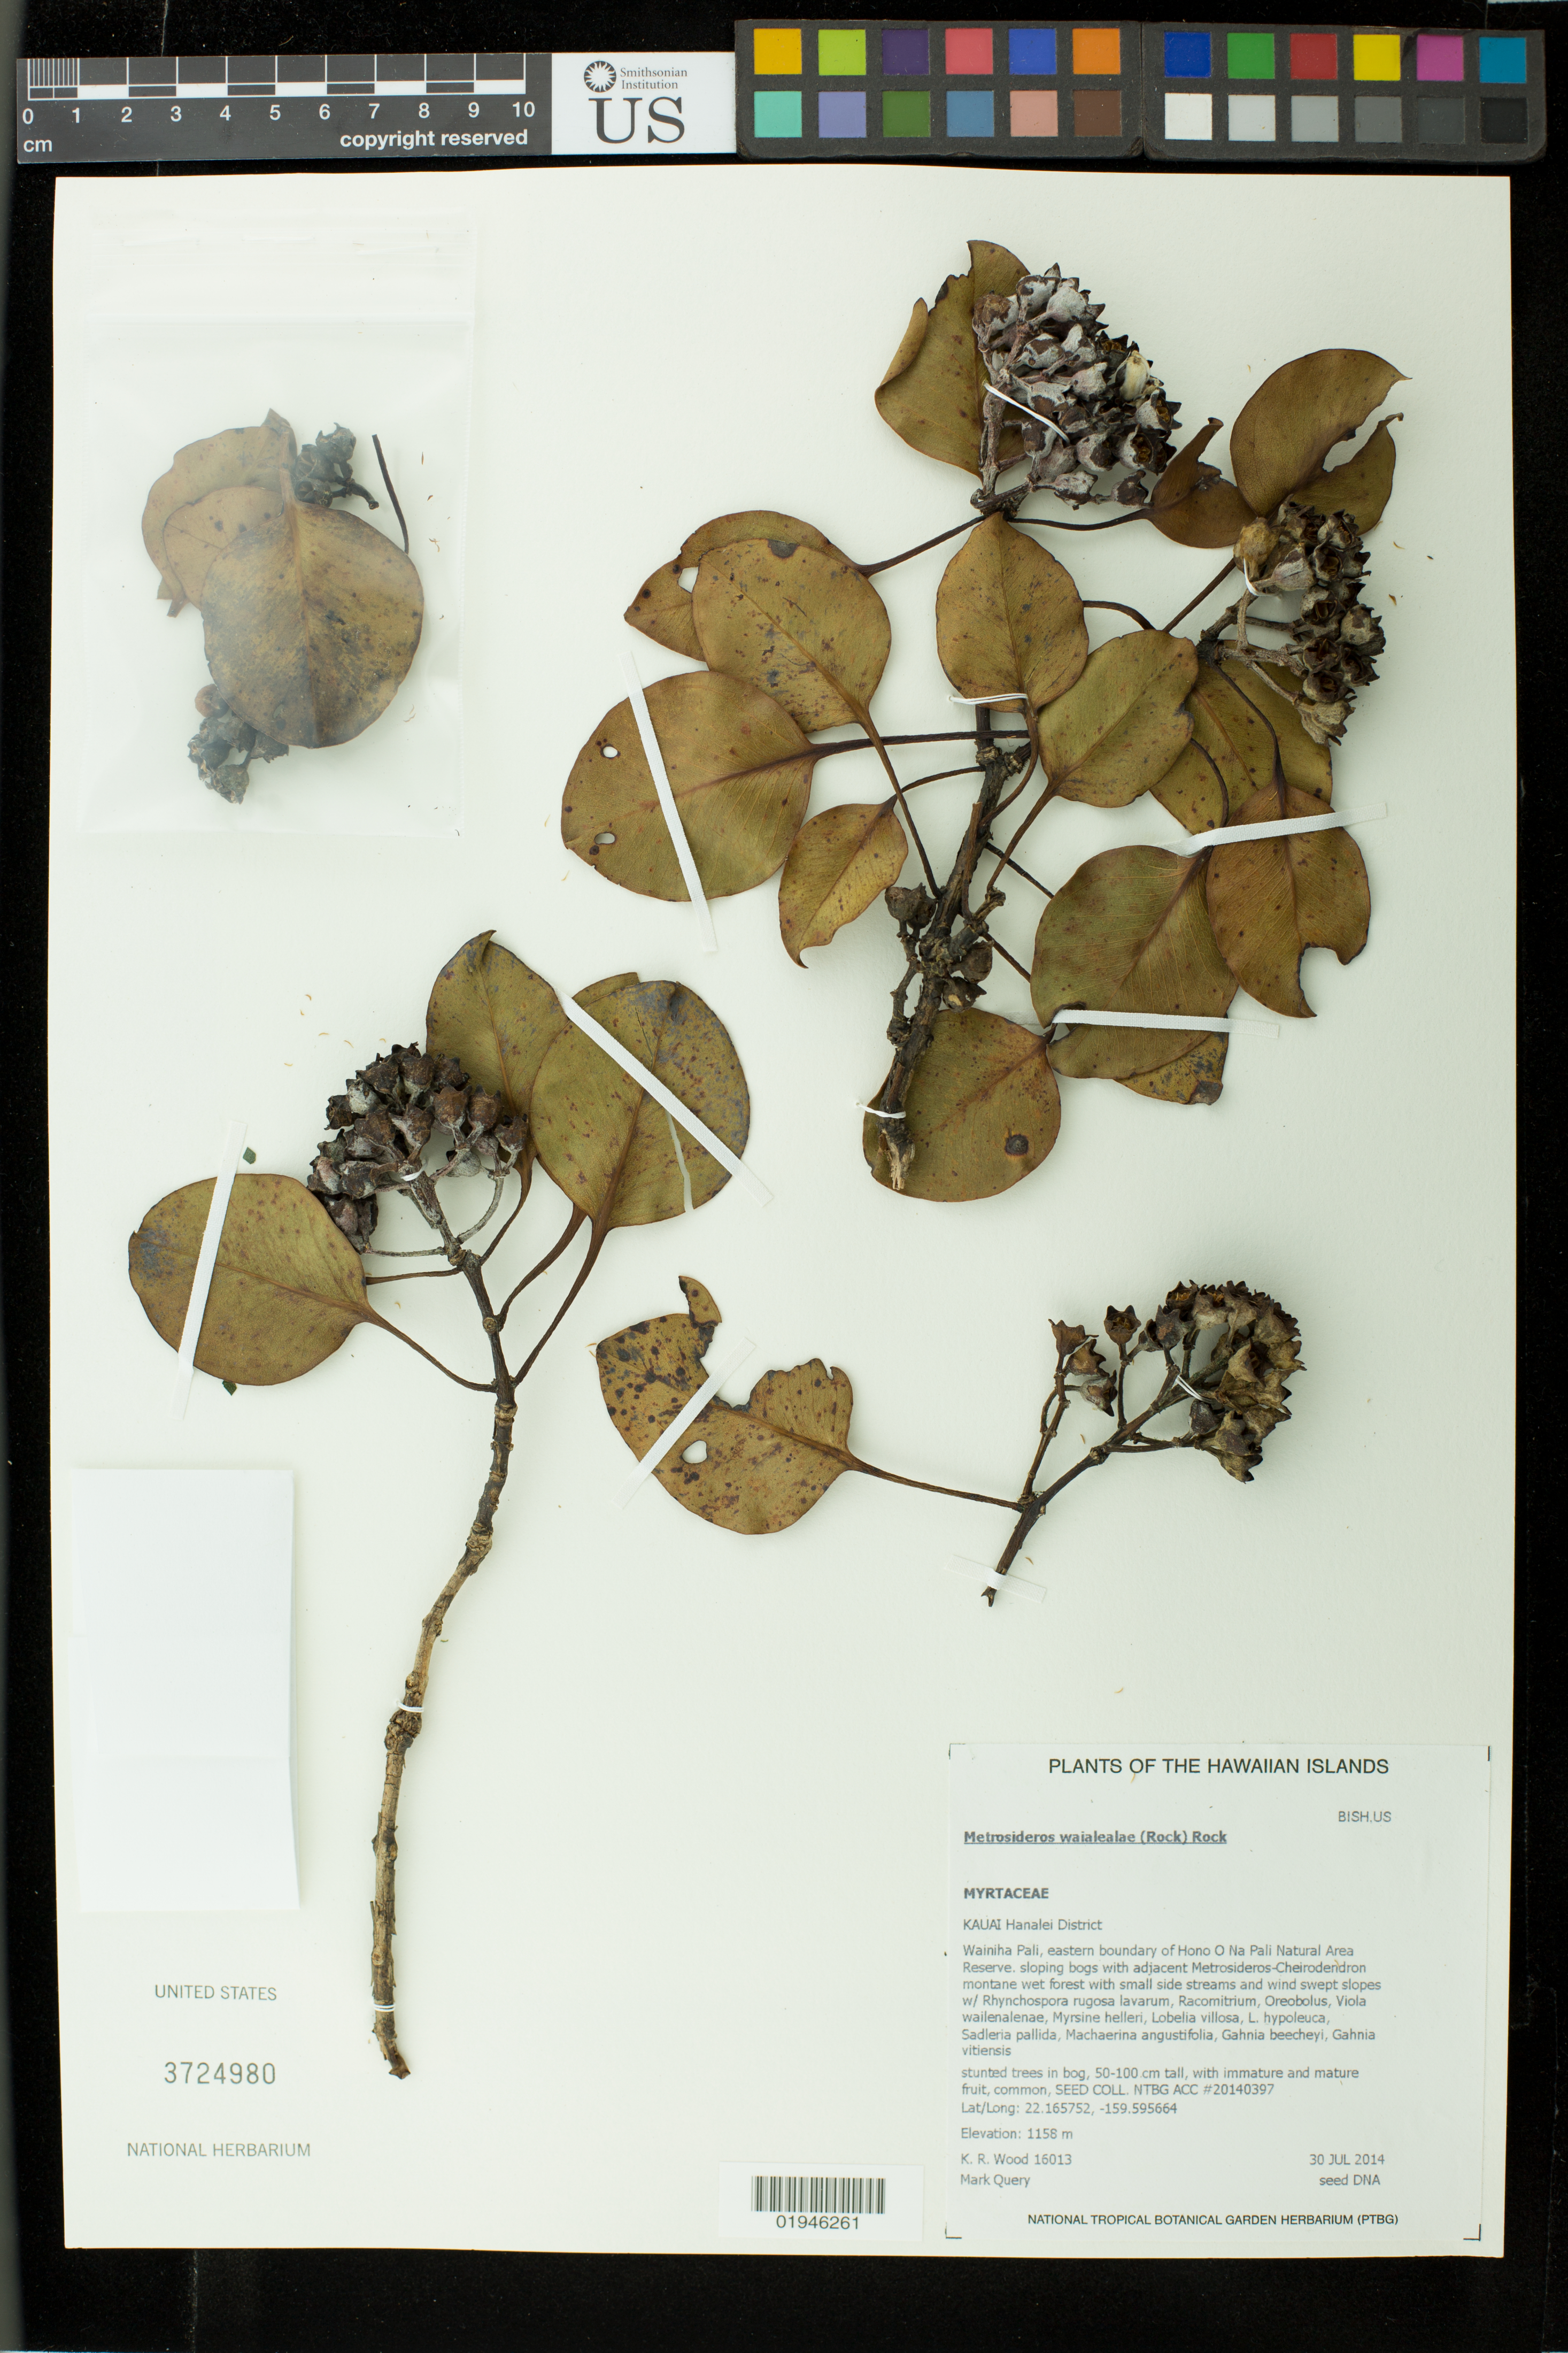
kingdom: Plantae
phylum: Tracheophyta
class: Magnoliopsida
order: Myrtales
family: Myrtaceae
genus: Metrosideros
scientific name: Metrosideros waialealae var. waialealae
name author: (Rock) Rock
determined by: Wagner, W. L., (BOT), Smithsonian Institution - National Museum of Natural History (UNITED STATES)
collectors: K. R. Wood & M. Query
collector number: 16013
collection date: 2014-07-30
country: United States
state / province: Hawaii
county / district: Kauai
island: Kaua'i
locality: Hanalei District, Wainiha Pali, eastern boundary of Hono O Na Pali Natural Area Reserve, sloping bogs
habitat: Montane wet forest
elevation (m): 1158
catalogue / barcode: US 3724980